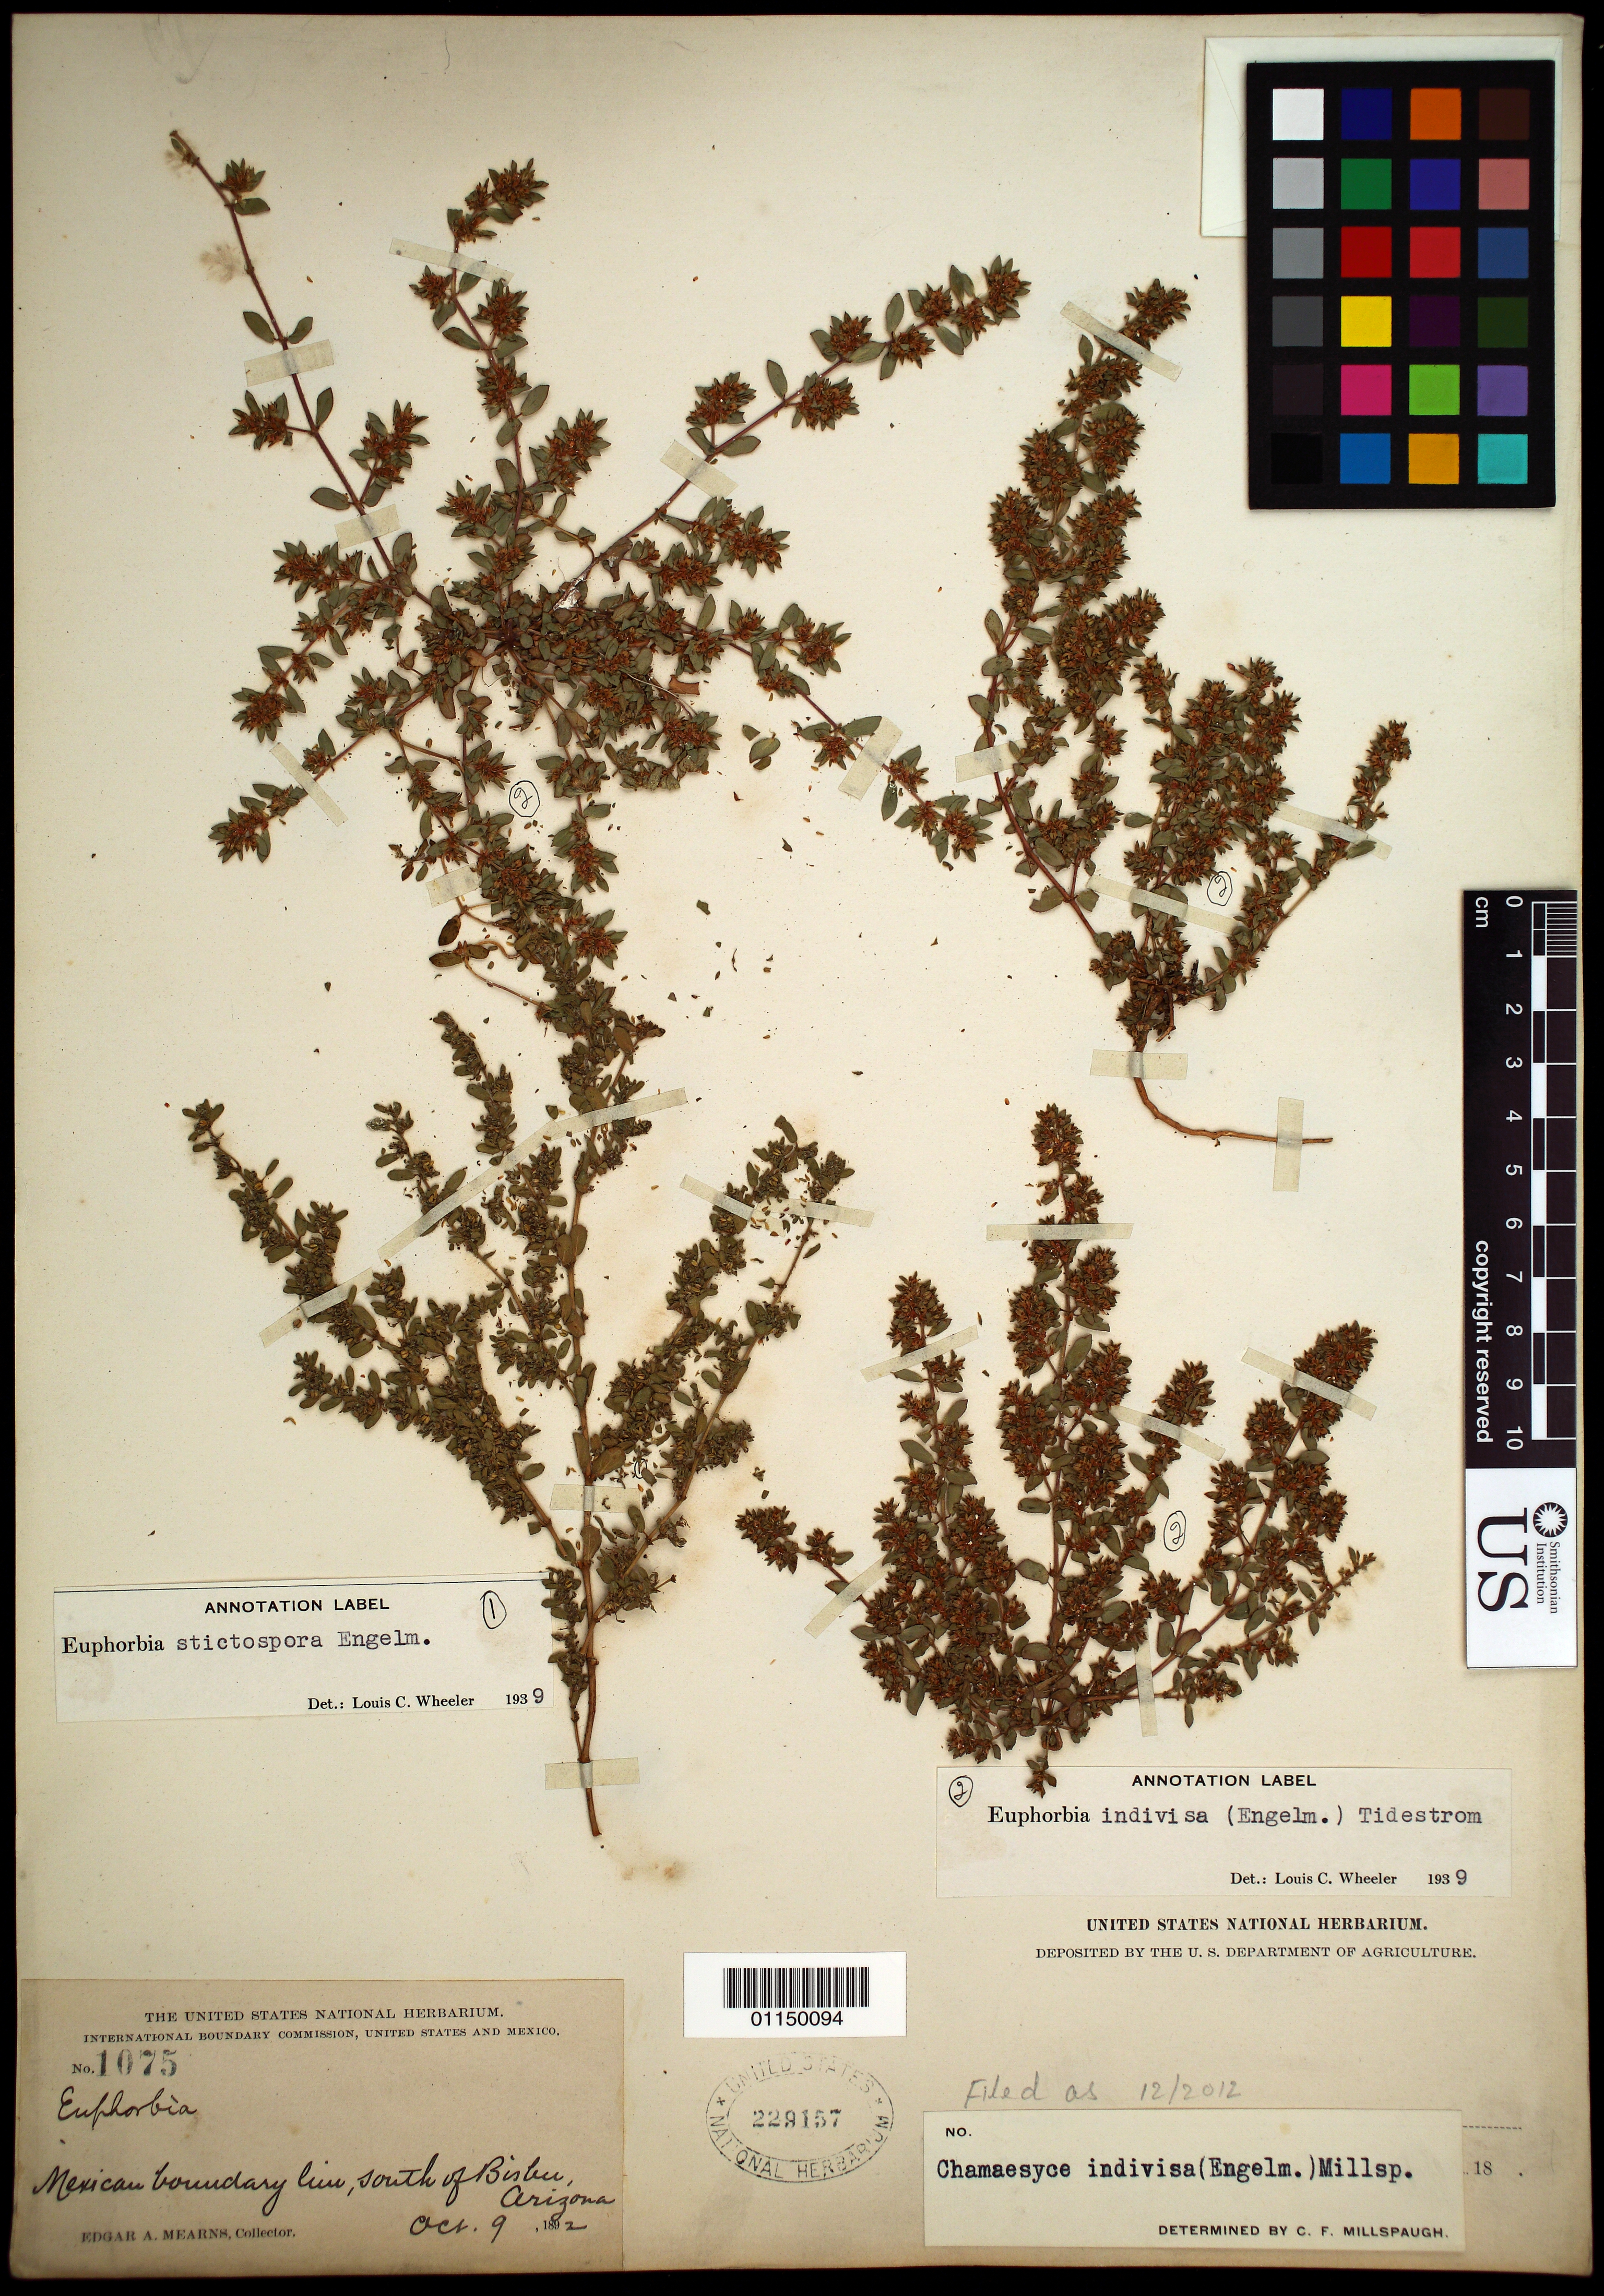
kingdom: Plantae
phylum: Tracheophyta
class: Magnoliopsida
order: Malpighiales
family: Euphorbiaceae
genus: Chamaesyce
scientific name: Chamaesyce indivisa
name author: (Engelm.) Millsp.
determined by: Millspaugh, C. F.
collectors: E. A. Mearns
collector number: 1075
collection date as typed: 09 Oct 1892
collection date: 1892-10-09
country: United States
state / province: Arizona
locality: Mexican Boundary Line, S of Bisbee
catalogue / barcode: US 229157